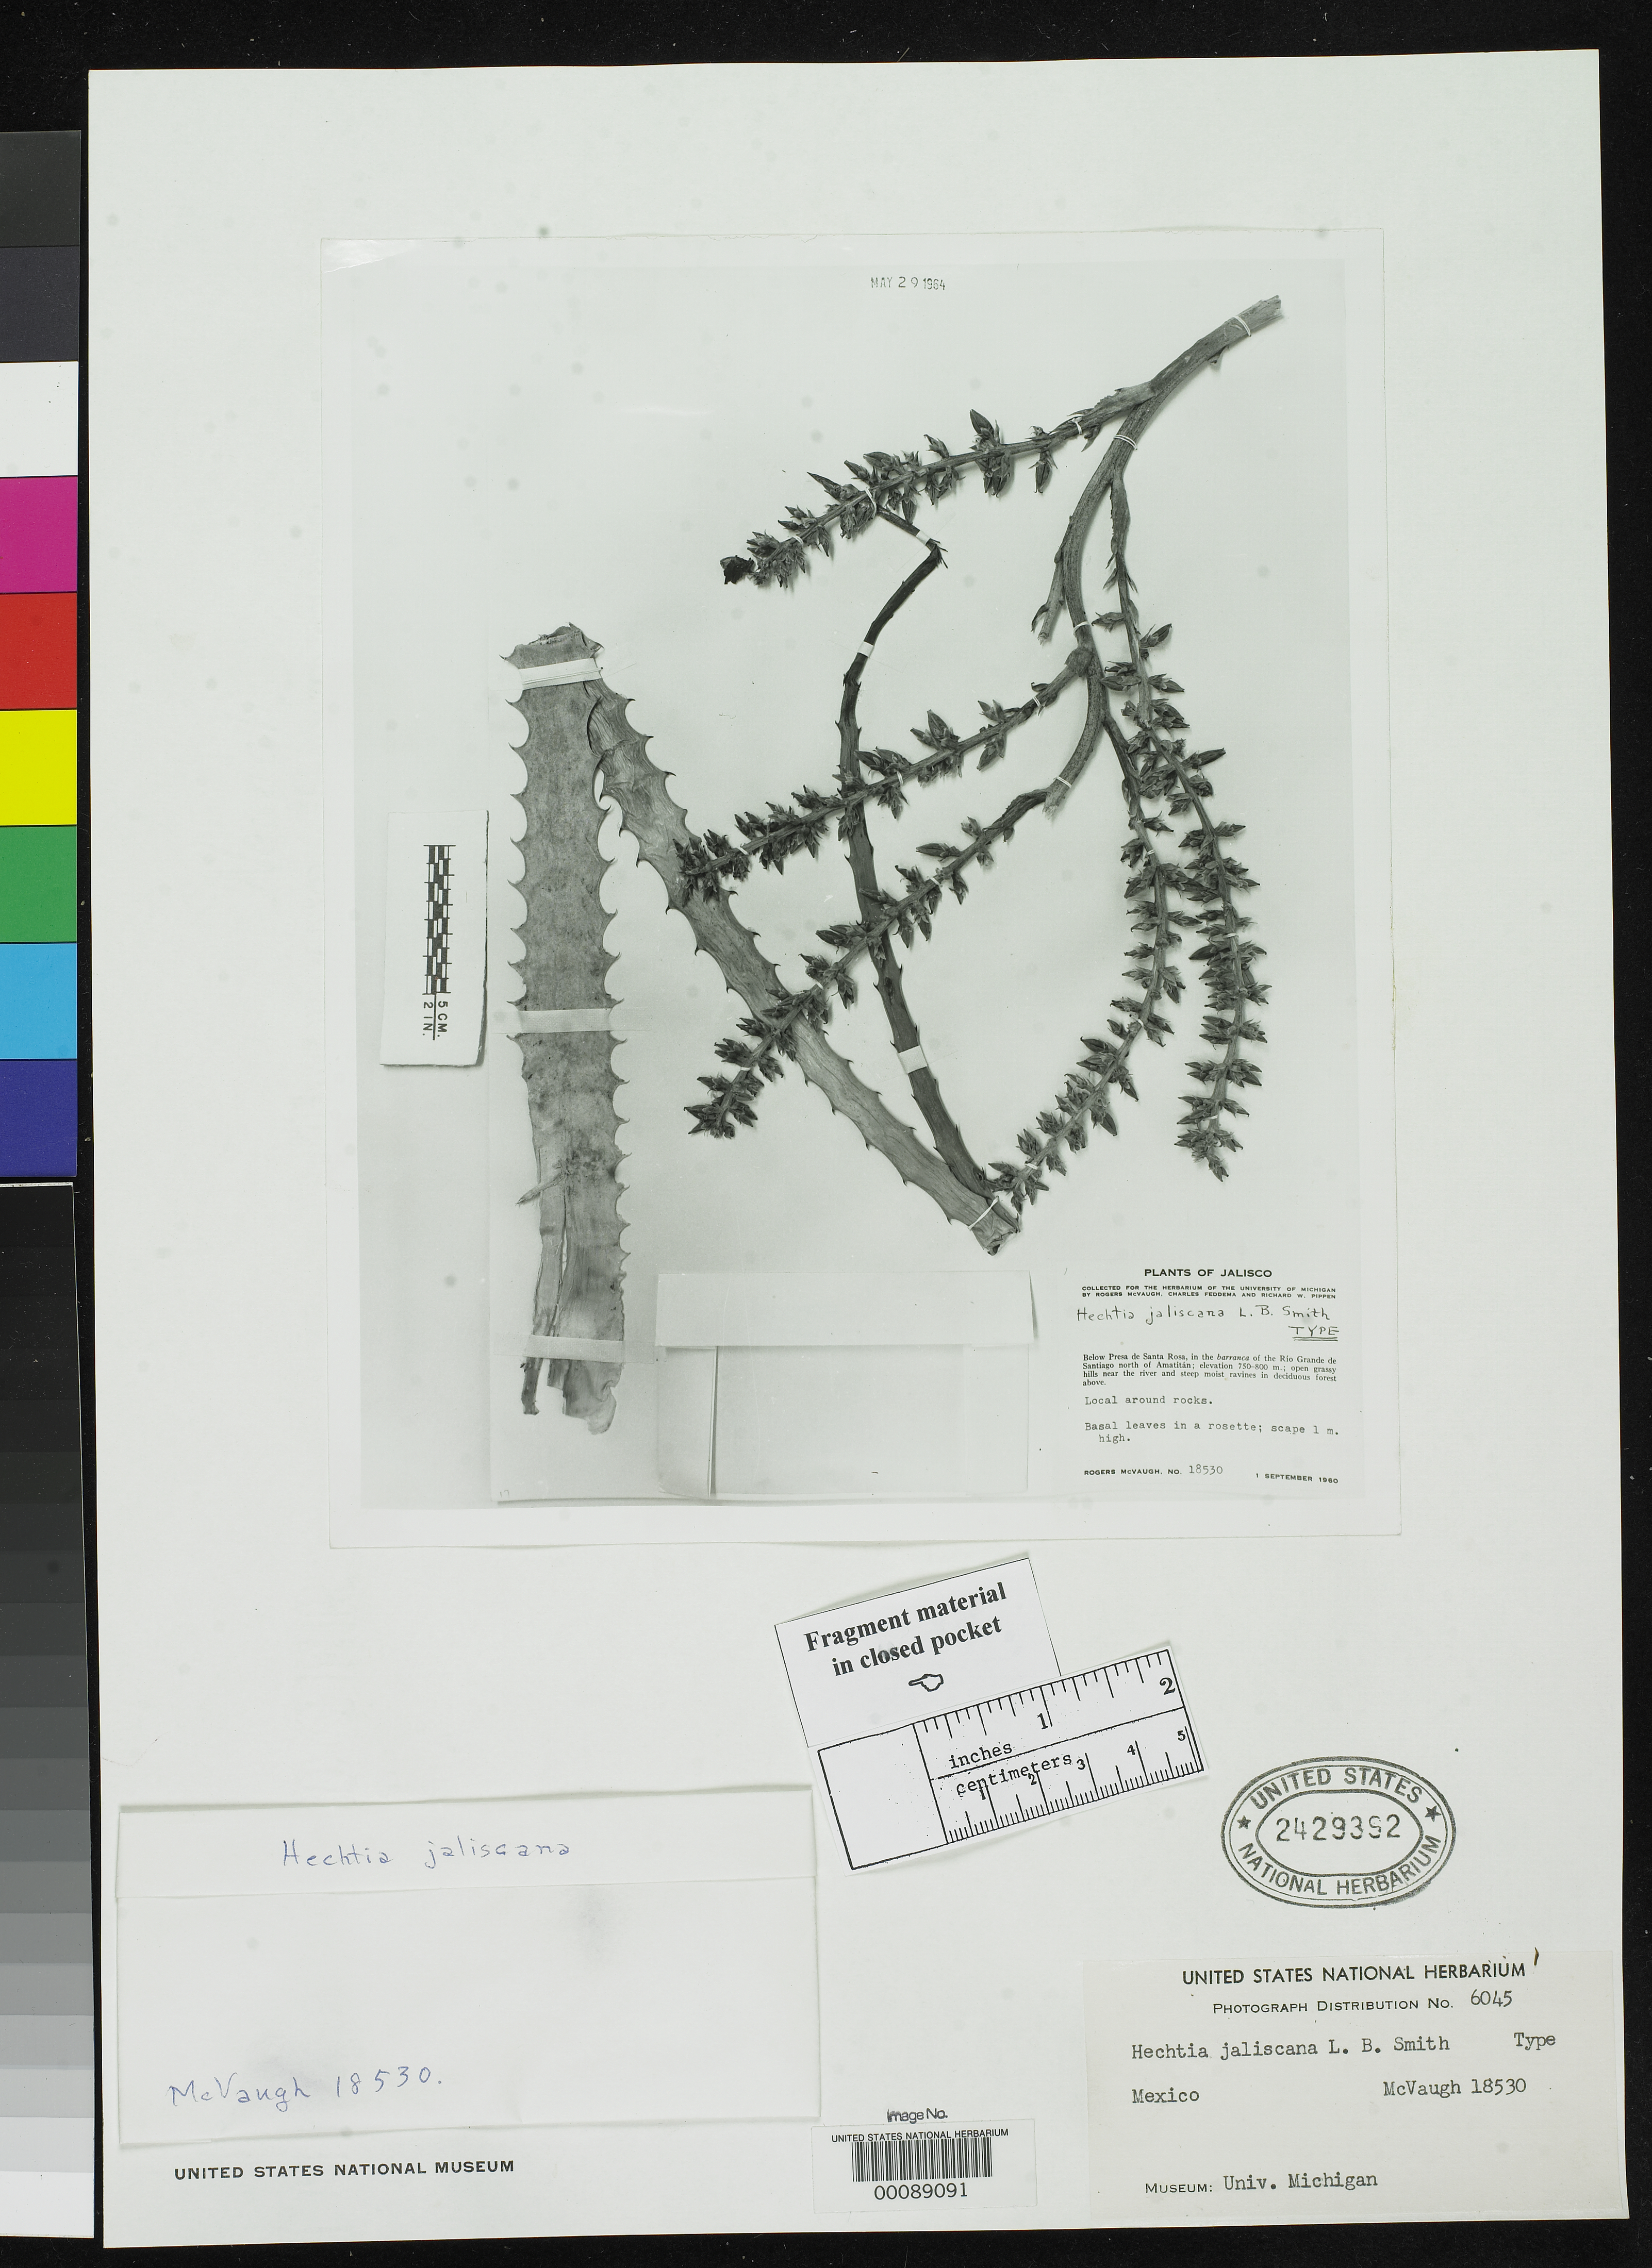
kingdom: Plantae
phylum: Tracheophyta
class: Liliopsida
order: Poales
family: Bromeliaceae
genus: Hechtia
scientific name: Hechtia jaliscana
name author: L.B. Sm.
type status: Isotype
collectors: R. McVaugh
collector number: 18530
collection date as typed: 01 Sep 1960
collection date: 1960-09-01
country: Mexico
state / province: Jalisco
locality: Below Presa de Santa Rosa, Barranca of Rio Grande de Santiago N of Amatitlan.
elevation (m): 750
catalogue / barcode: US 2429392